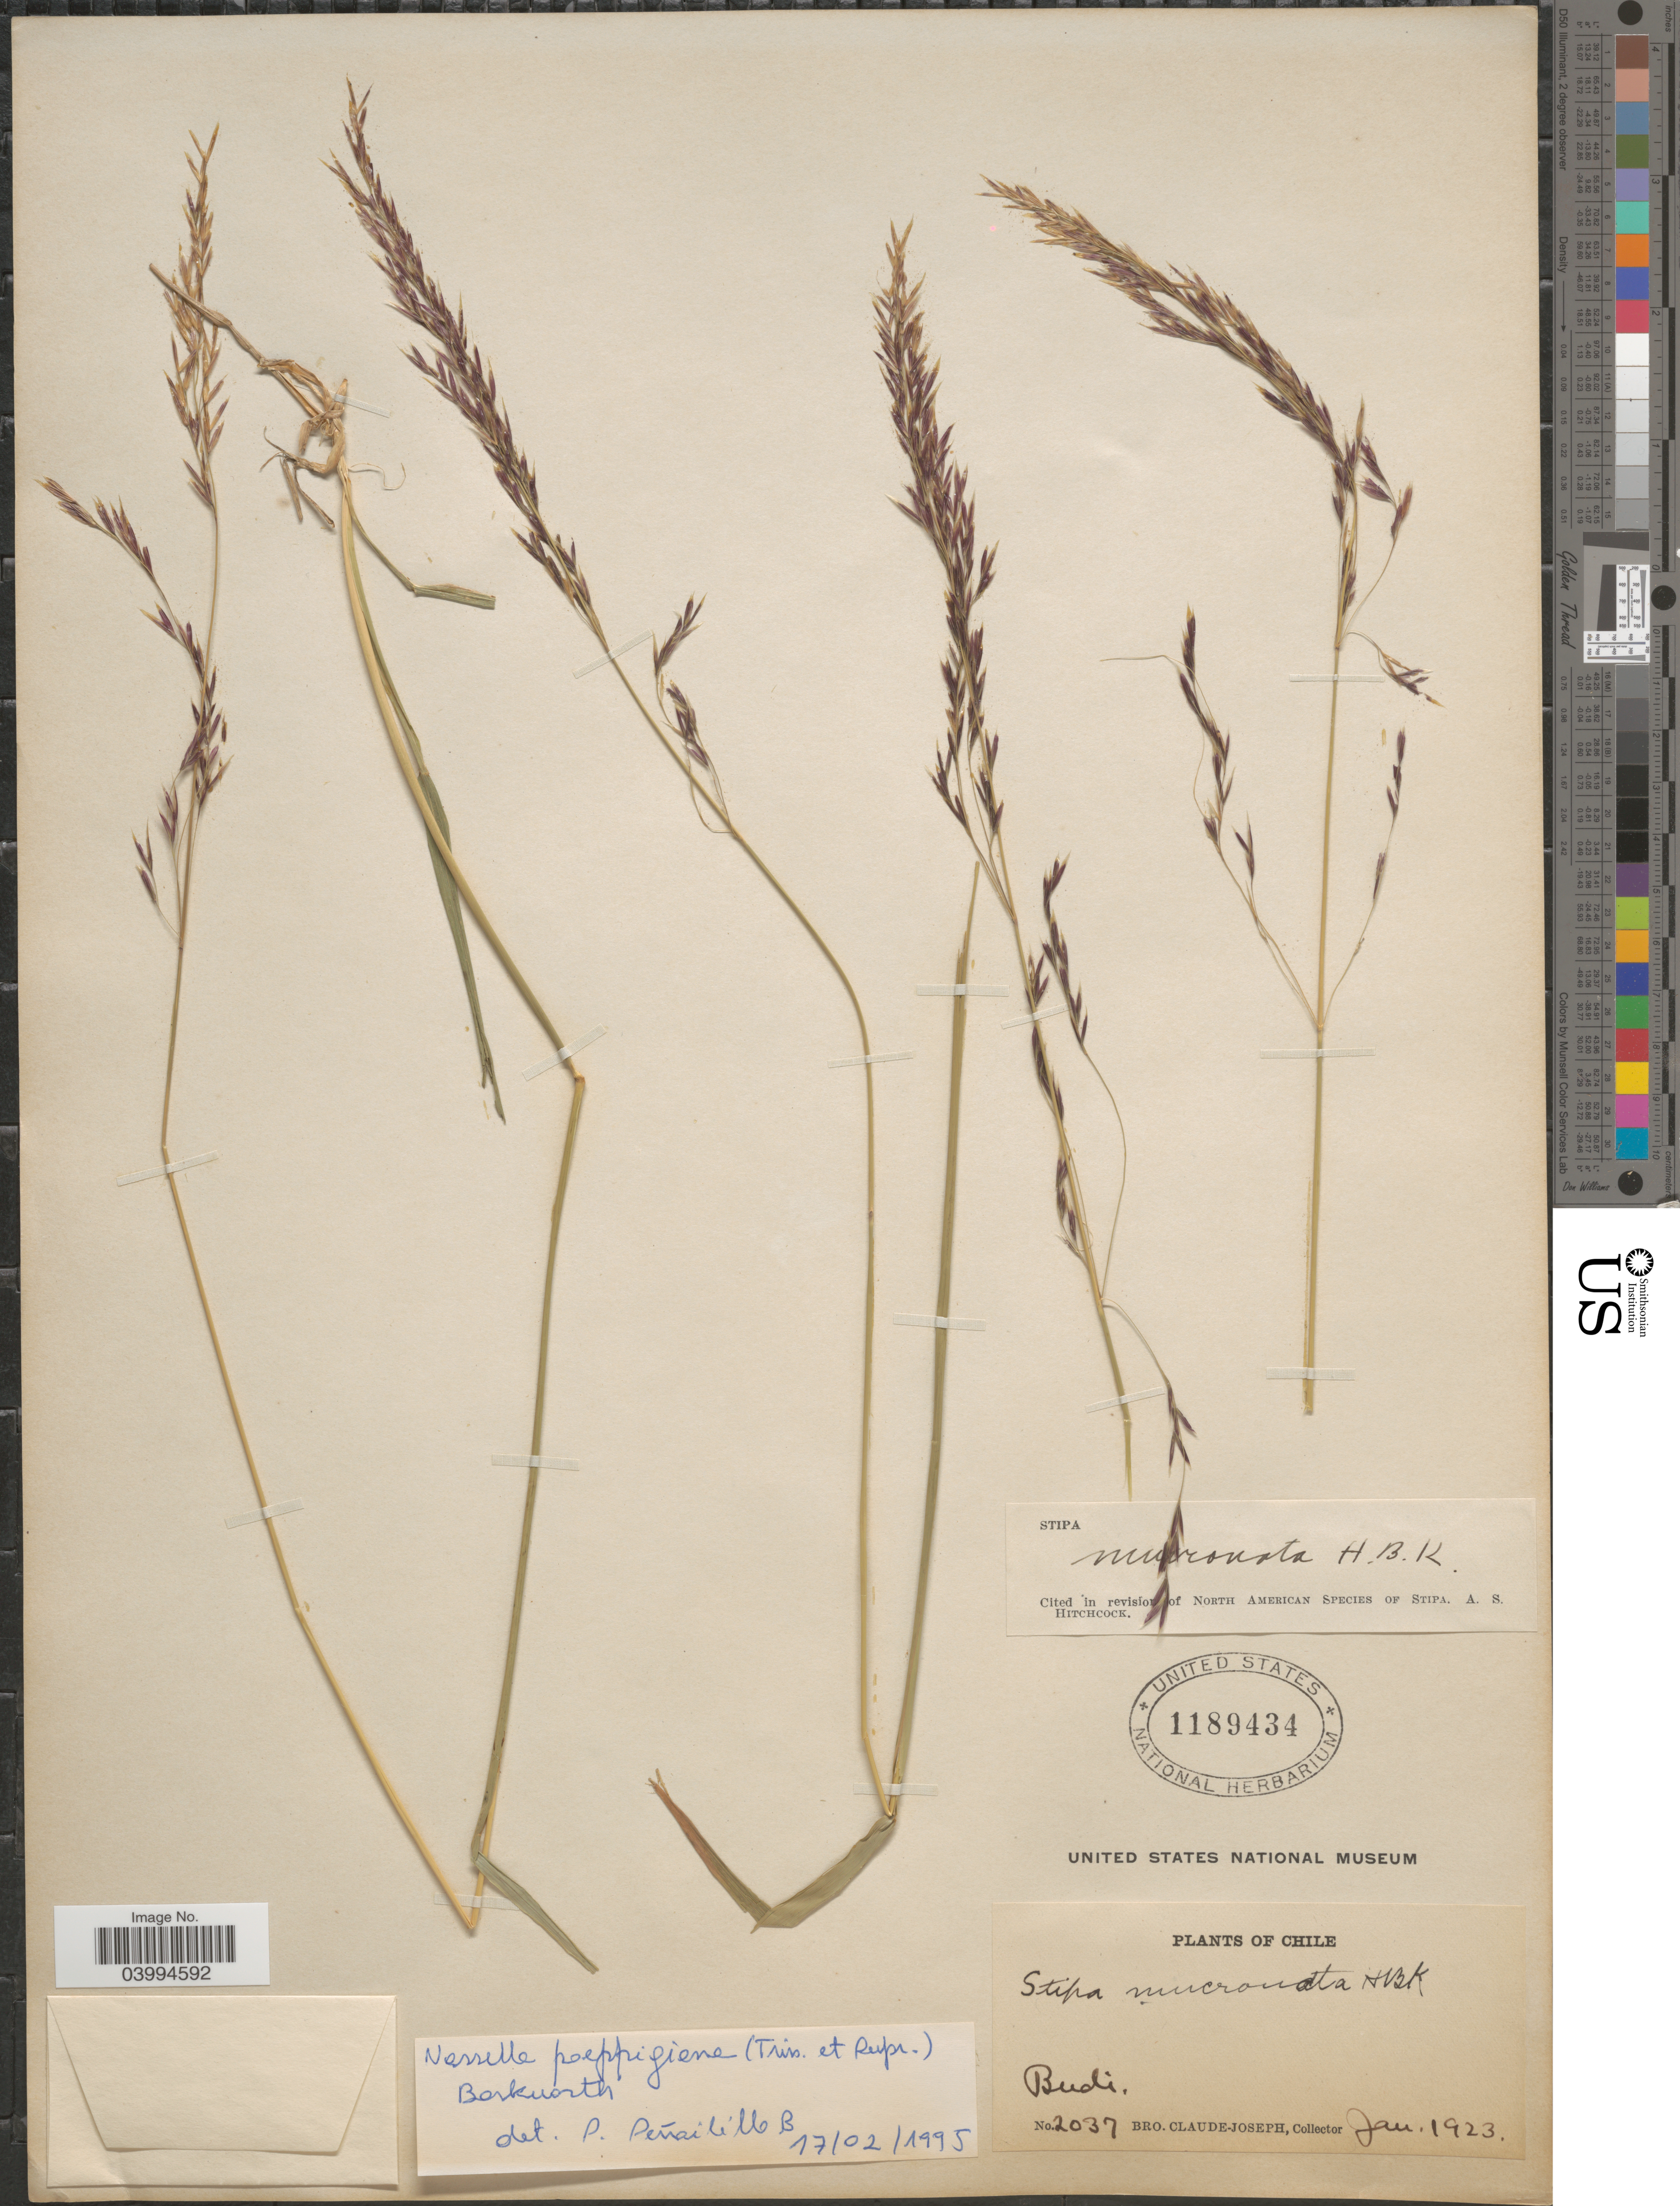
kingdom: Plantae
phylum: Tracheophyta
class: Liliopsida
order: Poales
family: Poaceae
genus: Nassella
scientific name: Nassella poeppigiana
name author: (Trin. & Rupr.) Barkworth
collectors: Bro. Claude-Joseph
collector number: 2037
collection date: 1923-01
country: Chile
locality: Budi.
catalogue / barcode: US 1189434